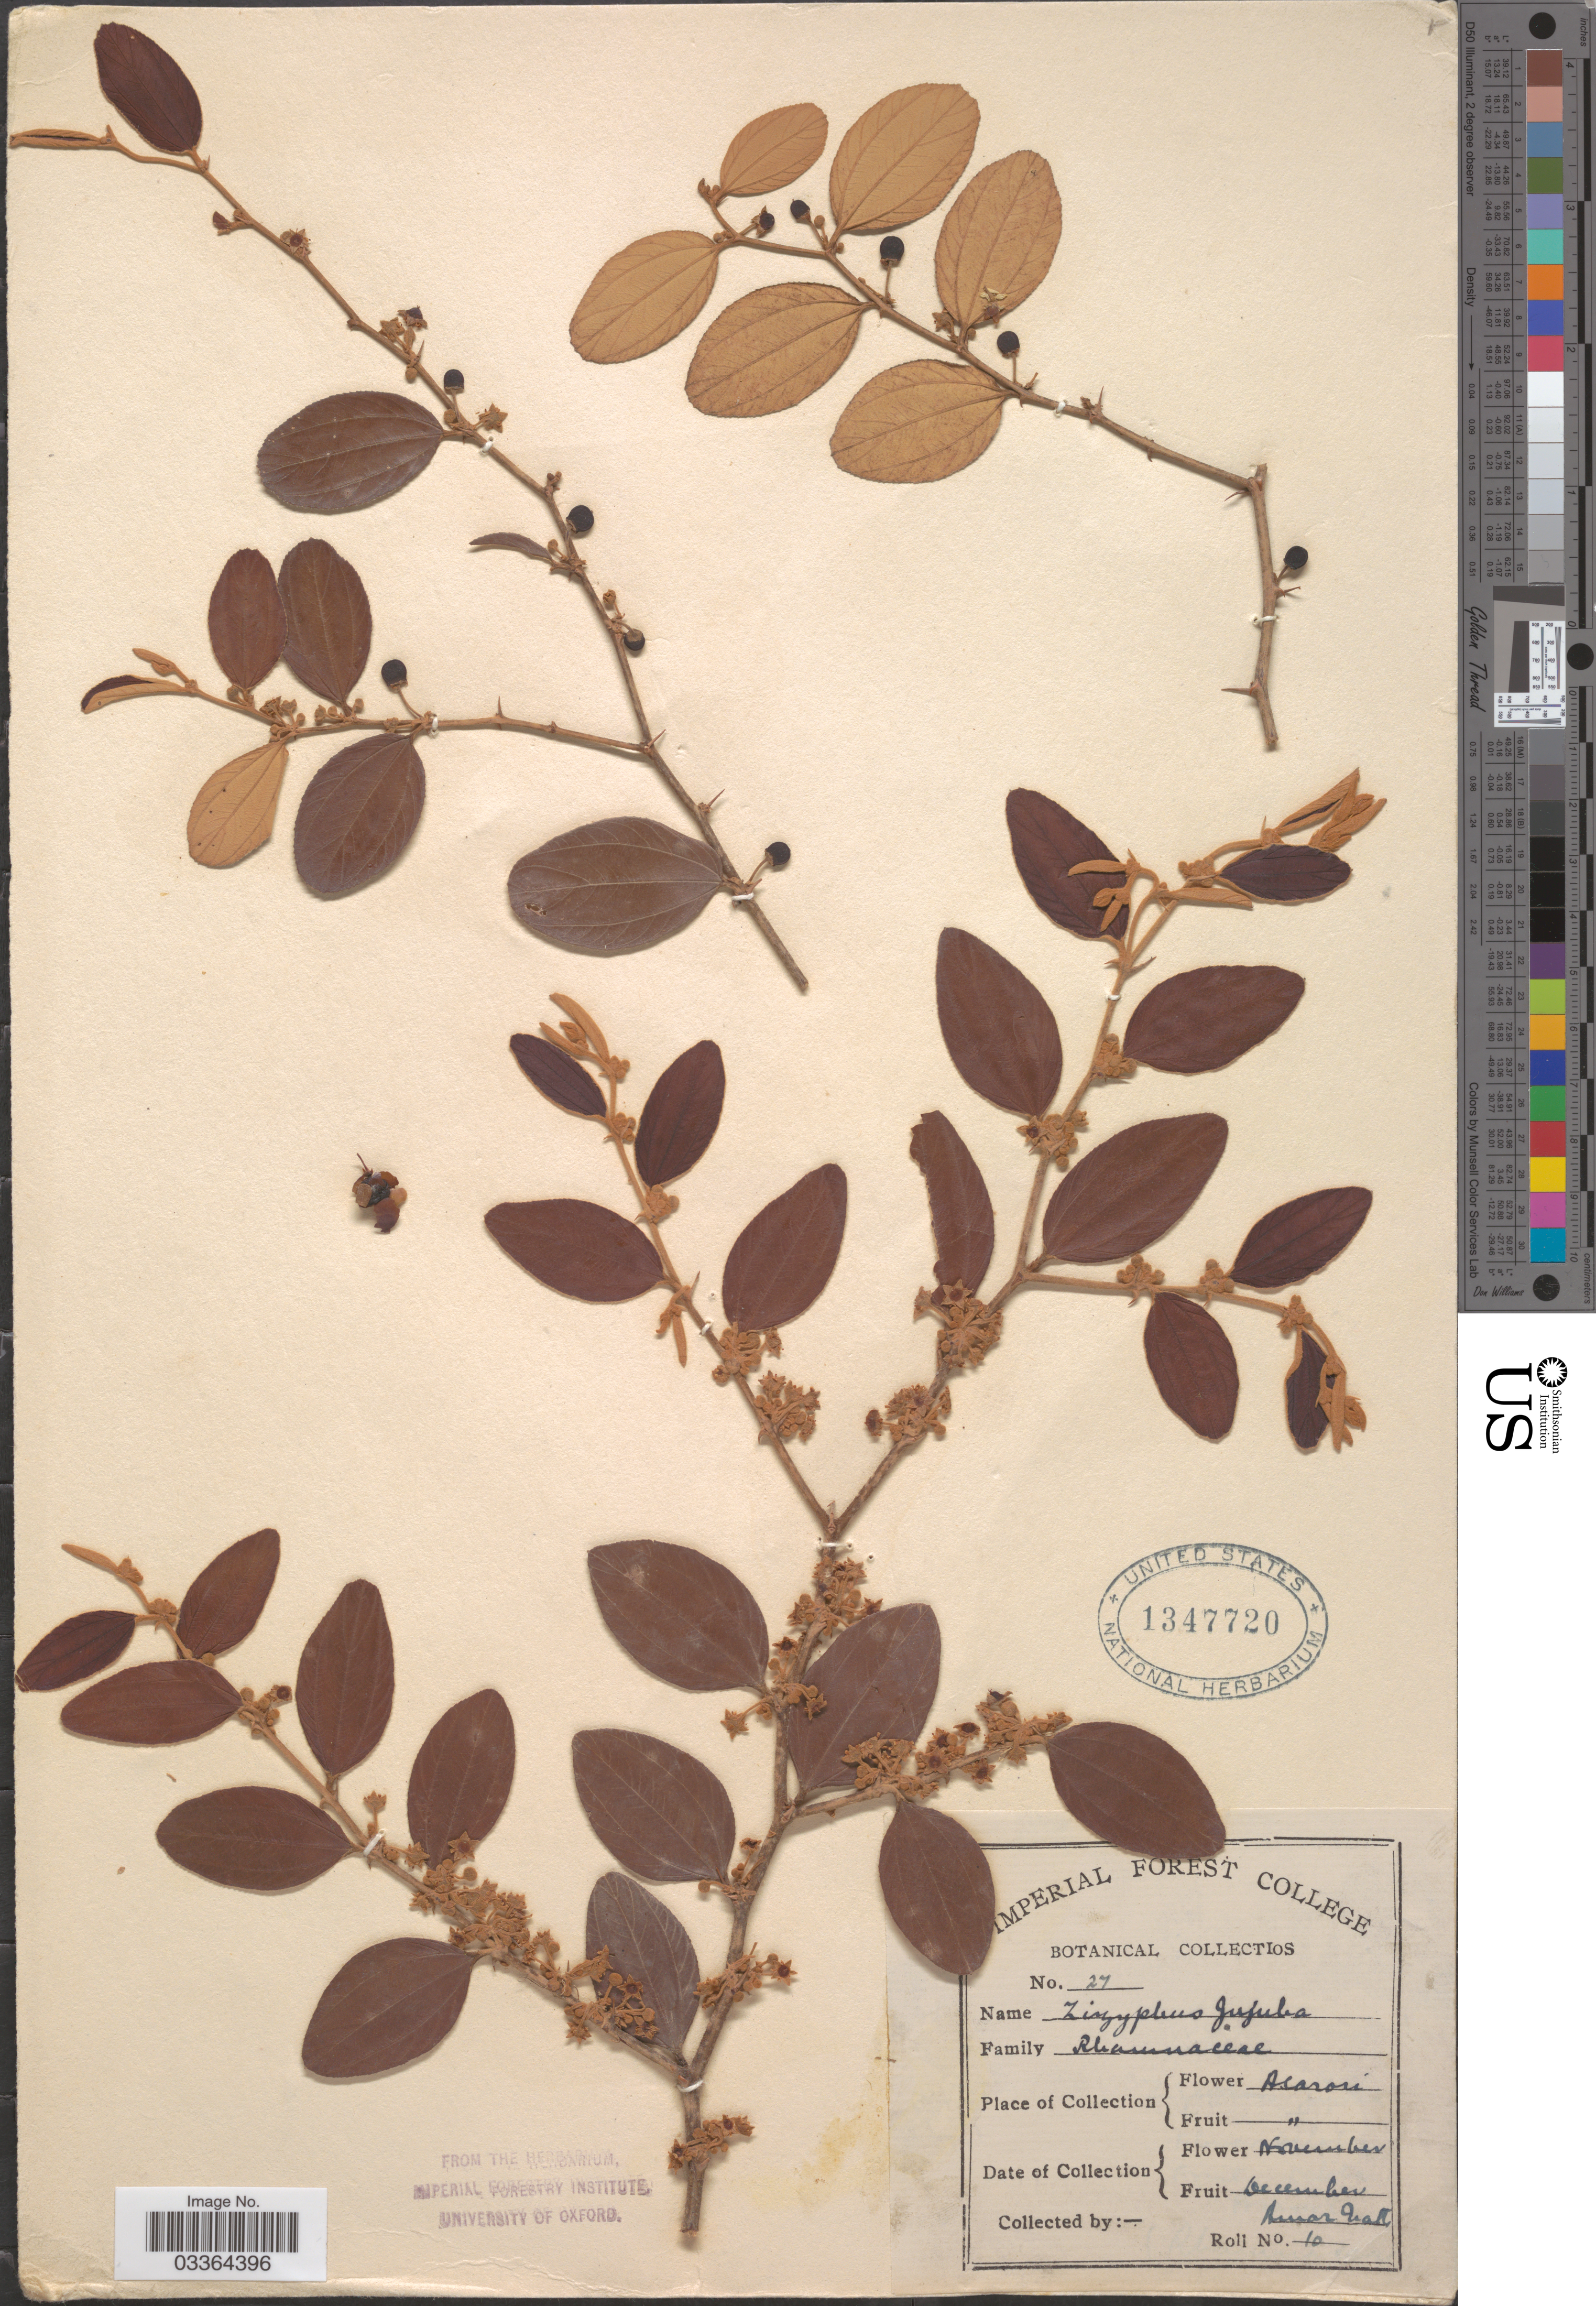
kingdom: Plantae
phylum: Tracheophyta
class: Magnoliopsida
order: Rosales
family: Rhamnaceae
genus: Ziziphus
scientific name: Ziziphus mauritiana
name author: Lam.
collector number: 27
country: India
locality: Asarori.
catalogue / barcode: US 1347720